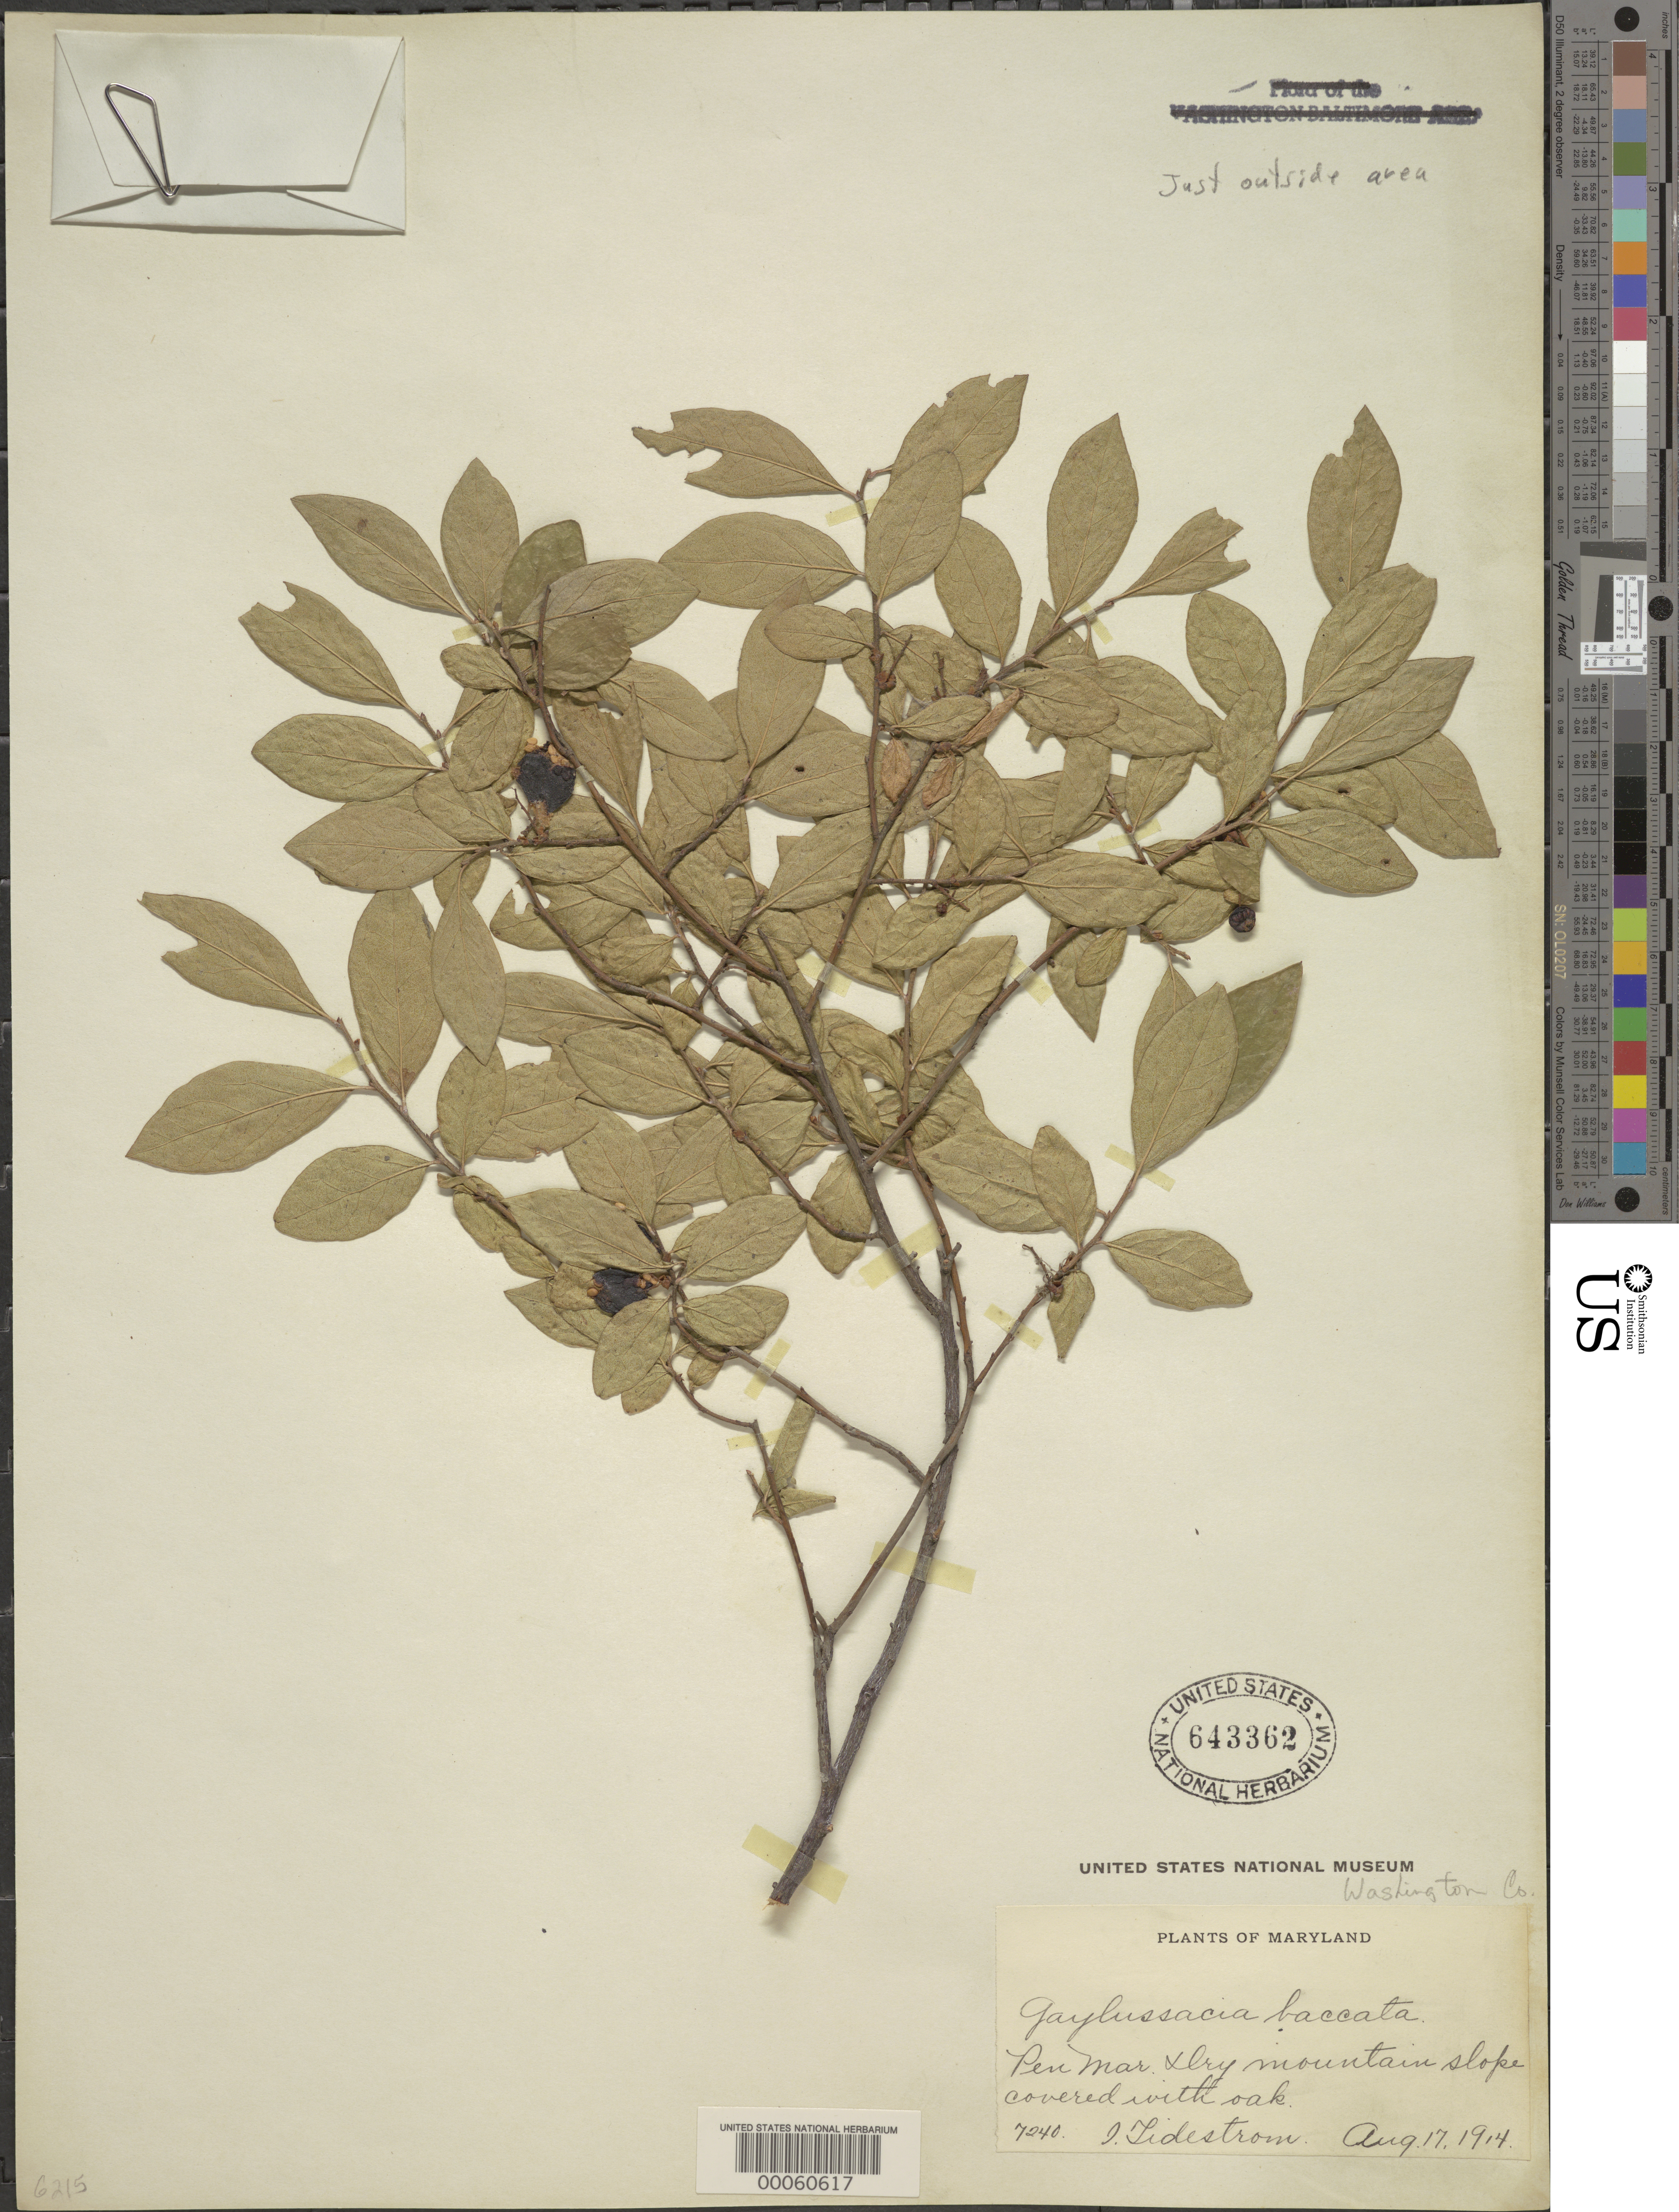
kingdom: Plantae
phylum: Tracheophyta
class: Magnoliopsida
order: Ericales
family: Ericaceae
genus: Gaylussacia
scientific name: Gaylussacia baccata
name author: (Wangenh.) K. Koch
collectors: I. F. Tidestrom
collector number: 7240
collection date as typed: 17 Aug 1914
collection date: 1914-08-17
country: United States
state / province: Maryland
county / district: Washington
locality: Pen mar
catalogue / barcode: US 643362